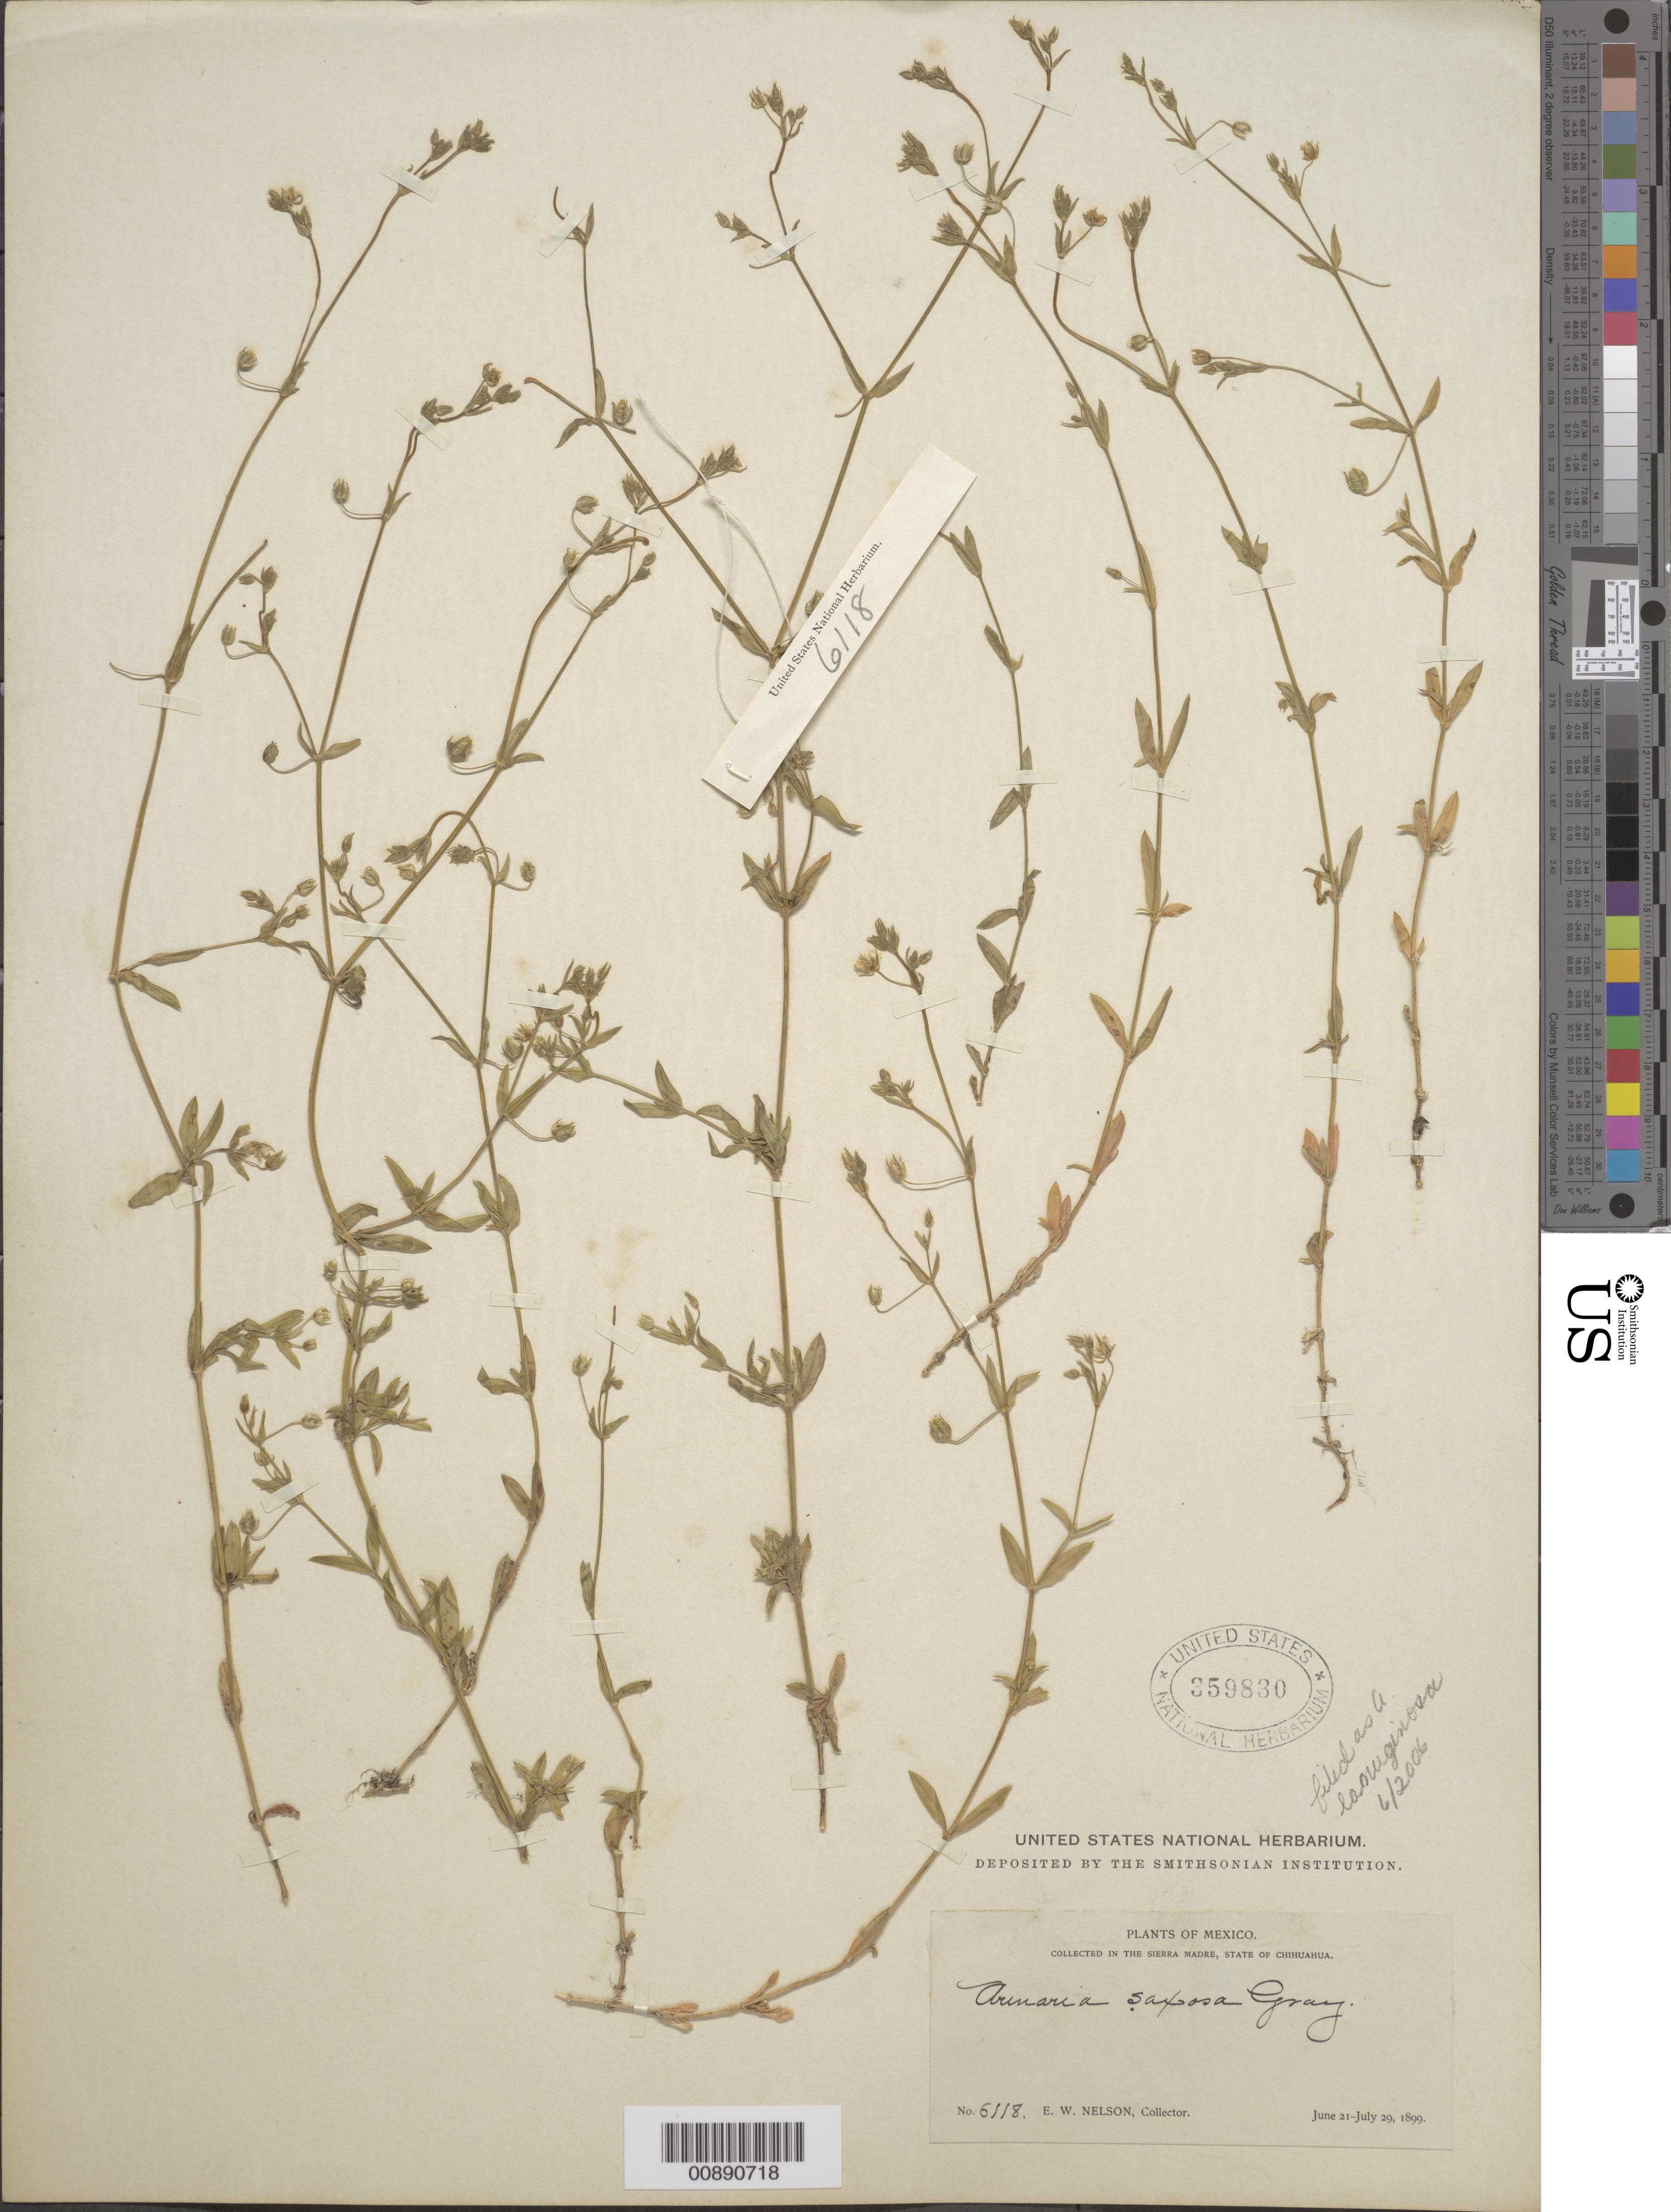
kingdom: Plantae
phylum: Tracheophyta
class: Magnoliopsida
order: Caryophyllales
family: Caryophyllaceae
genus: Arenaria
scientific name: Arenaria lanuginosa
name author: (Michx.) Rohrb.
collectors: E. W. Nelson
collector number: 6118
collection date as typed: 21 Jun 1899 to 29 Jul 1899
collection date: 1899-06-21/1899-07-29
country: Mexico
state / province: Chihuahua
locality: Sierra Madre, Chihuahua.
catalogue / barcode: US 359830